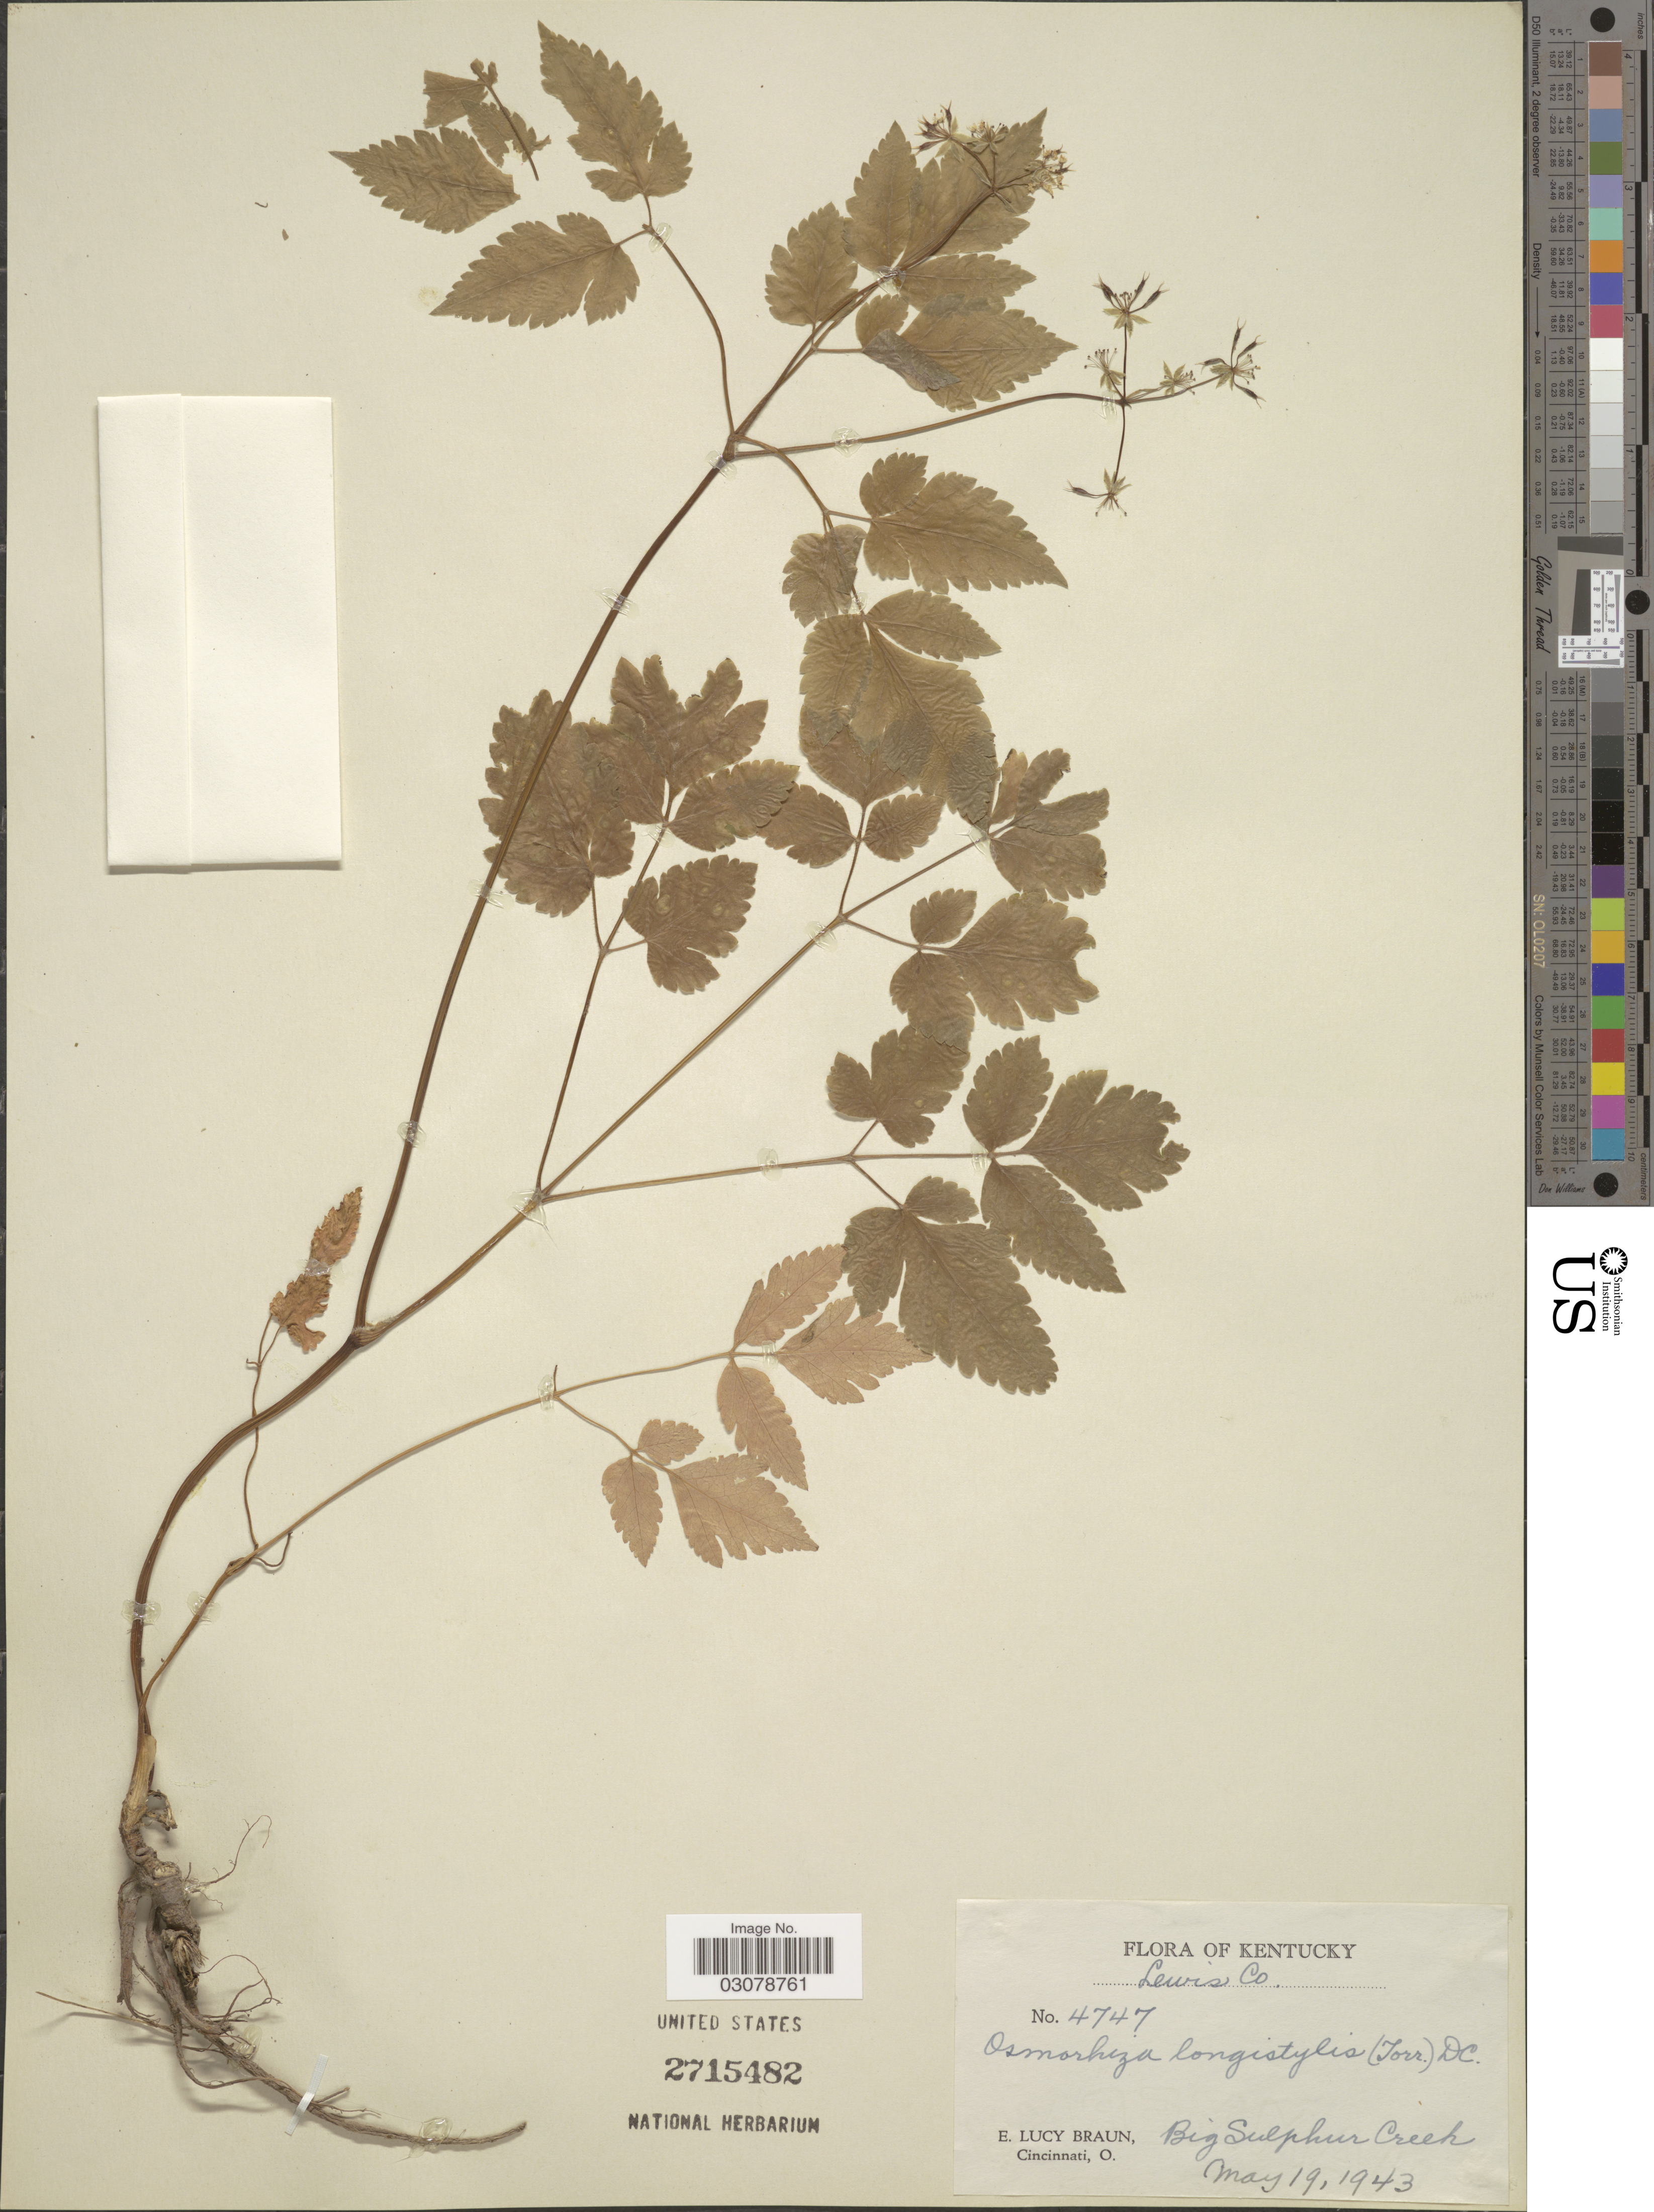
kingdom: Plantae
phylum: Tracheophyta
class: Magnoliopsida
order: Apiales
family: Apiaceae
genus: Osmorhiza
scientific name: Osmorhiza longistylis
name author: (Torr.) DC.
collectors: E. L. Braun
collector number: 4747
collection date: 1943-05-19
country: United States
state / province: Kentucky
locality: Lewis Co., Big Sulphur Creek.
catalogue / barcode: US 2715482